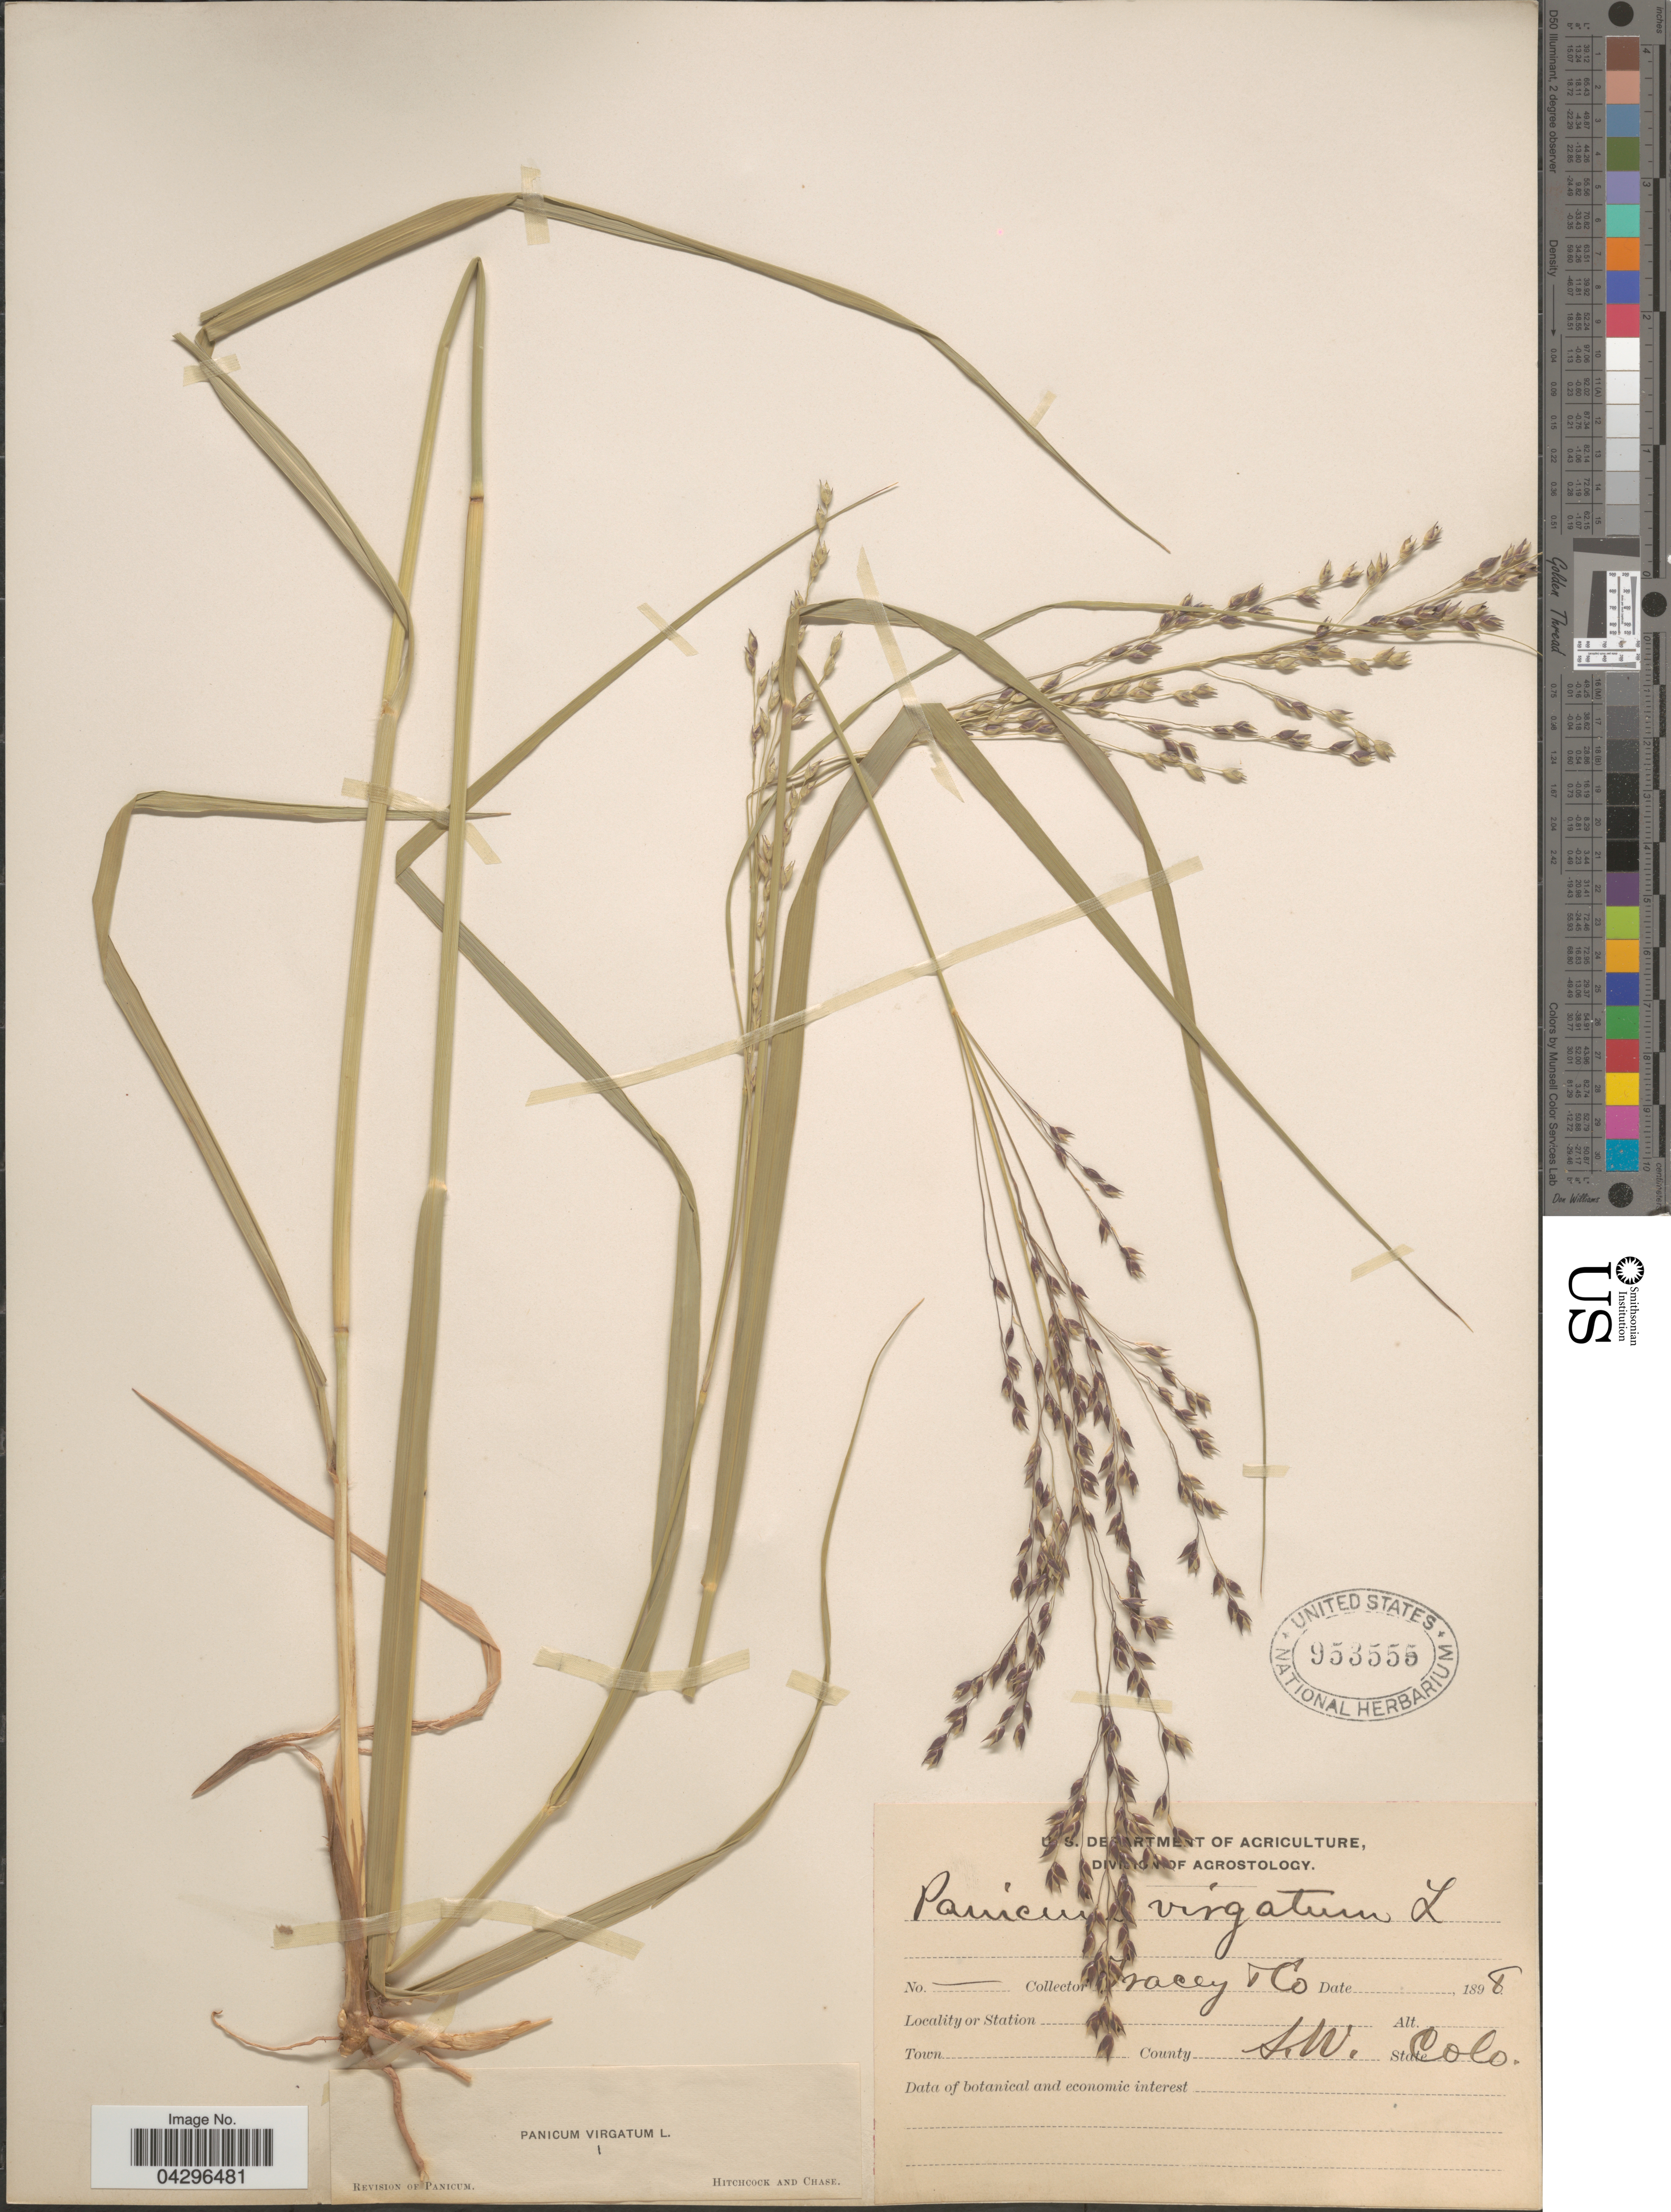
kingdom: Plantae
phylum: Tracheophyta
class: Liliopsida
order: Poales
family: Poaceae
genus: Panicum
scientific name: Panicum virgatum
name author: L.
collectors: Tracey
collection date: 1898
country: United States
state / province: Colorado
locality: County S.W.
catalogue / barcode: US 953555